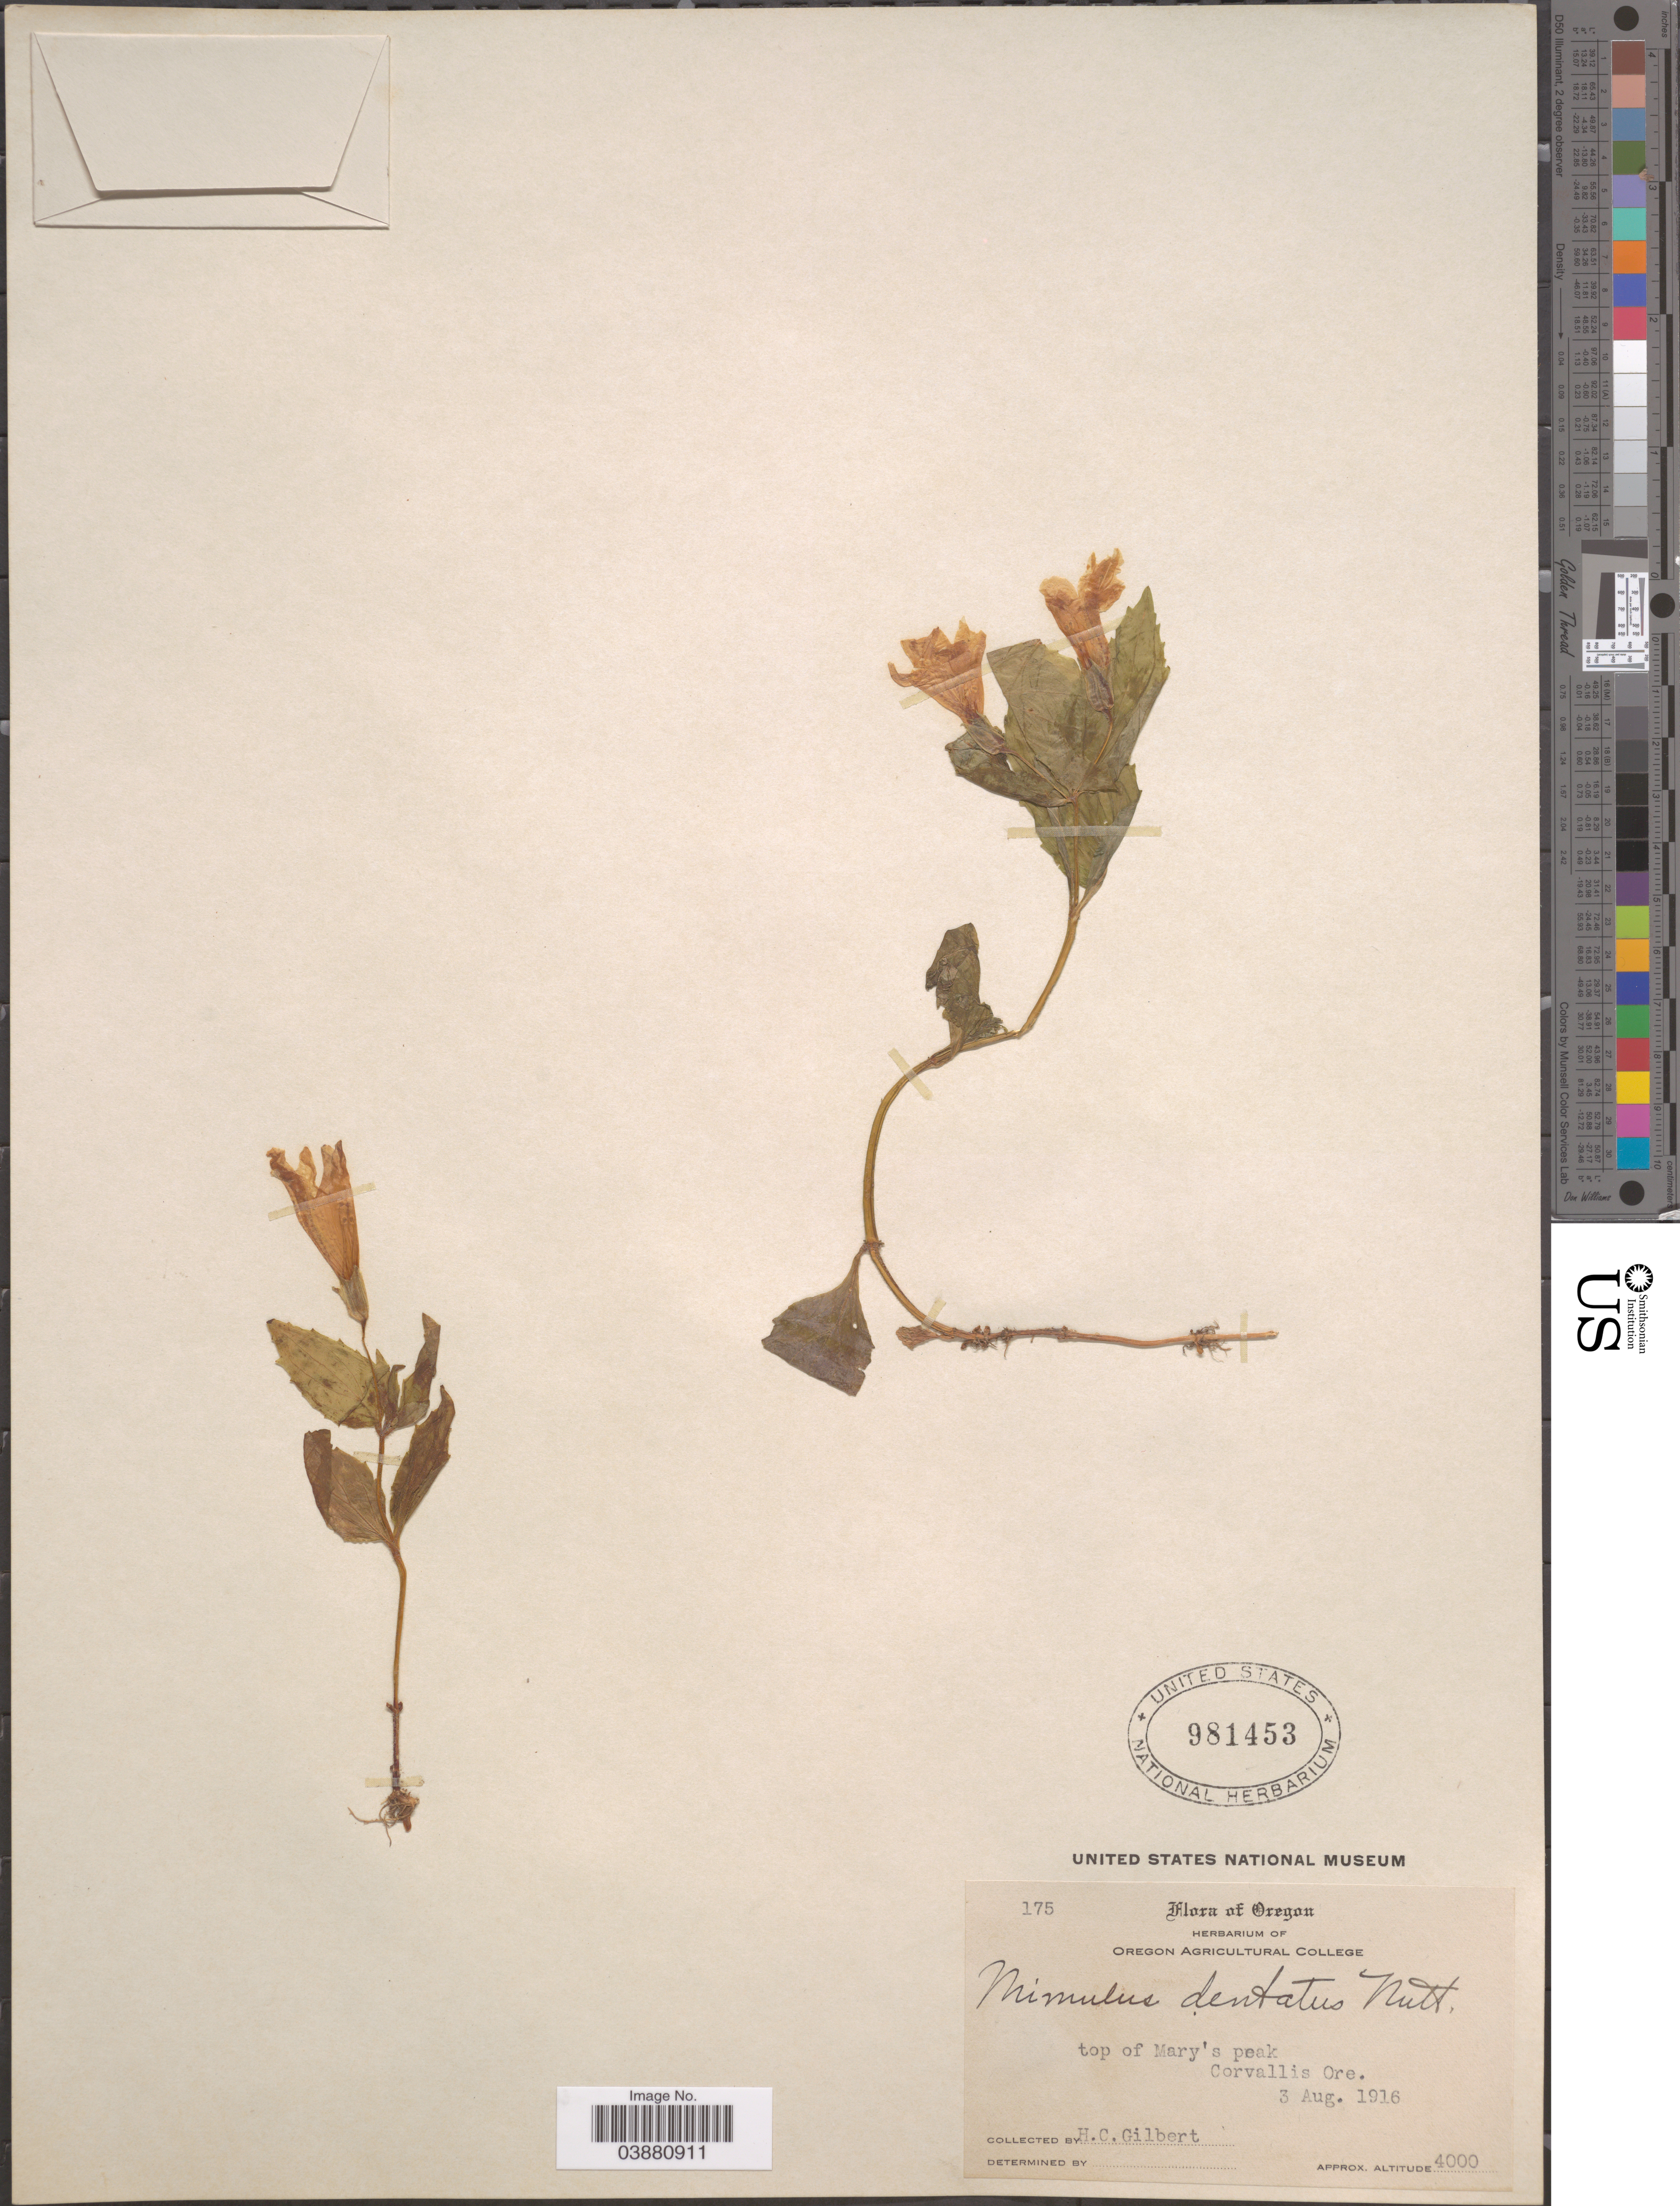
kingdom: Plantae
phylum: Tracheophyta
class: Magnoliopsida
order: Lamiales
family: Phrymaceae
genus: Mimulus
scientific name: Mimulus dentatus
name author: Nutt. ex Benth.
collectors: H. Gilbert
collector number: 175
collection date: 1916-08-03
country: United States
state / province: Oregon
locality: Top of Mary's peak. Corvallis Ore.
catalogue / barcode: US 981453